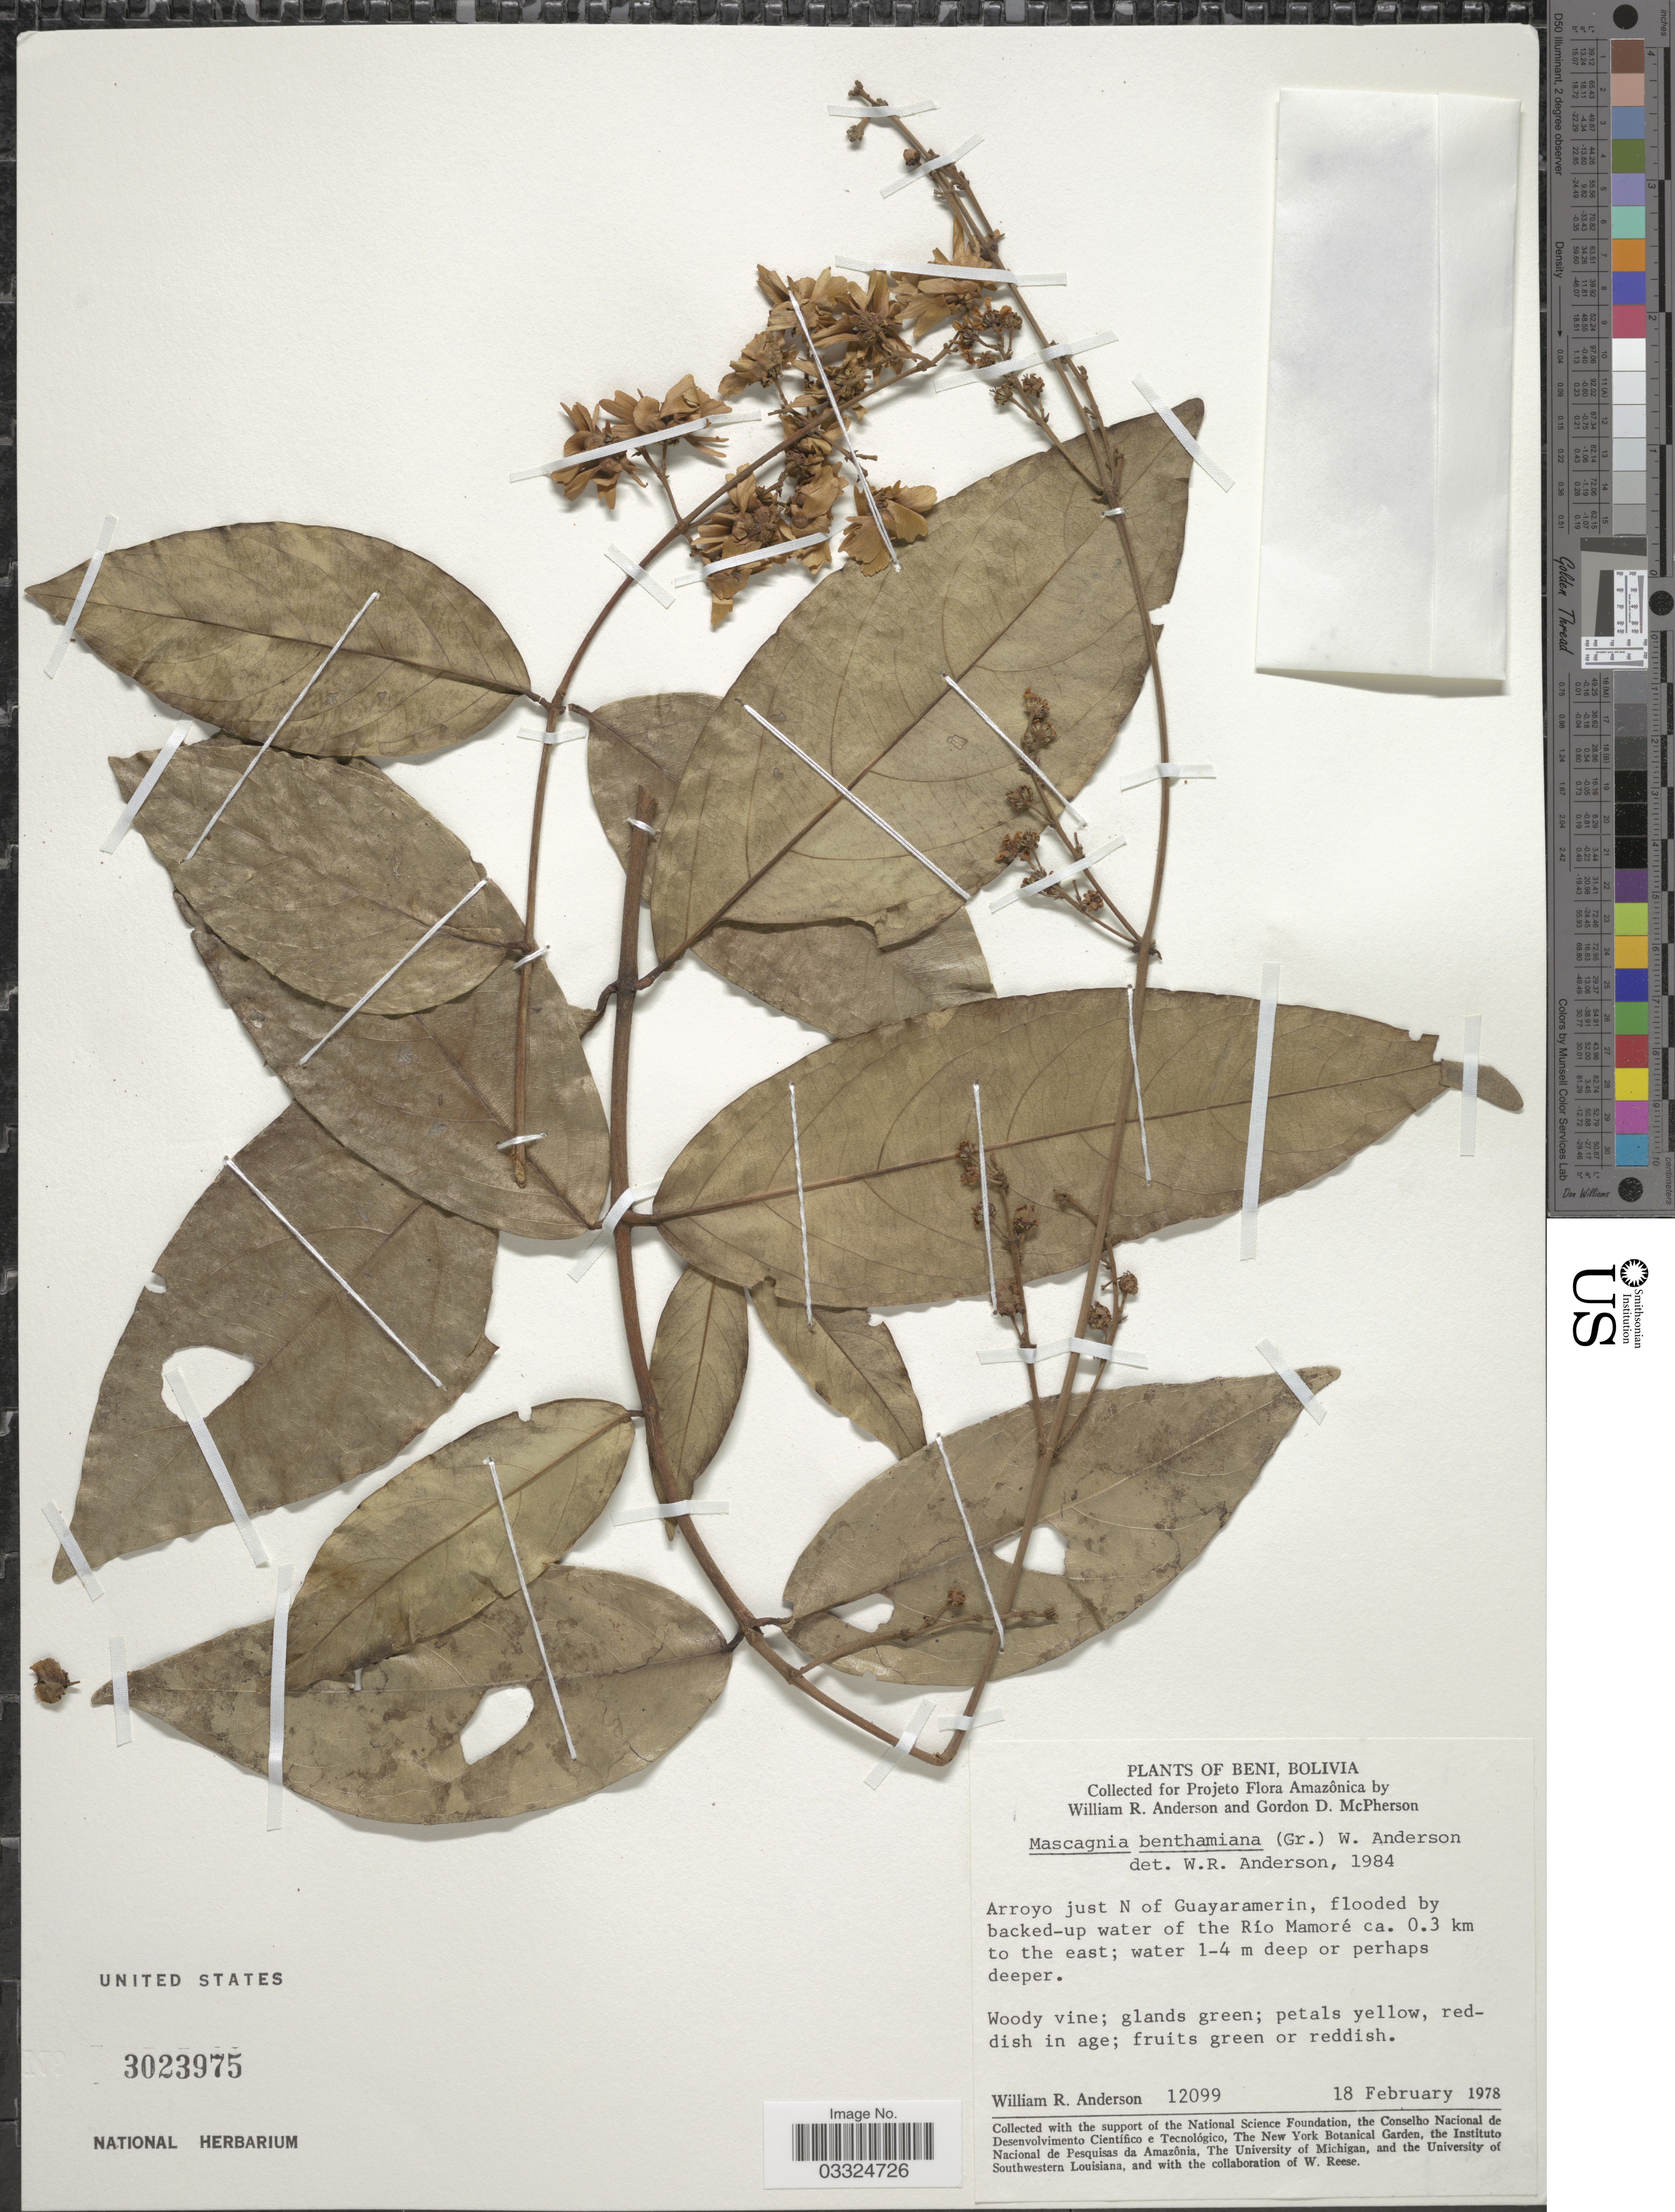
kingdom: Plantae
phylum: Tracheophyta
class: Magnoliopsida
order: Malpighiales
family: Malpighiaceae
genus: Niedenzuella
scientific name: Niedenzuella stannea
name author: (Griseb.) W.R. Anderson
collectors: W. R. Anderson & G. D. McPherson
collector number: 12099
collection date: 1978-02-18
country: Bolivia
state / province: Beni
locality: Arroyo just N of Guayaramerin, flooded by backed-up water of the Río Mamoré ca. 0.3 km to the east.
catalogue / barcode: US 3023975